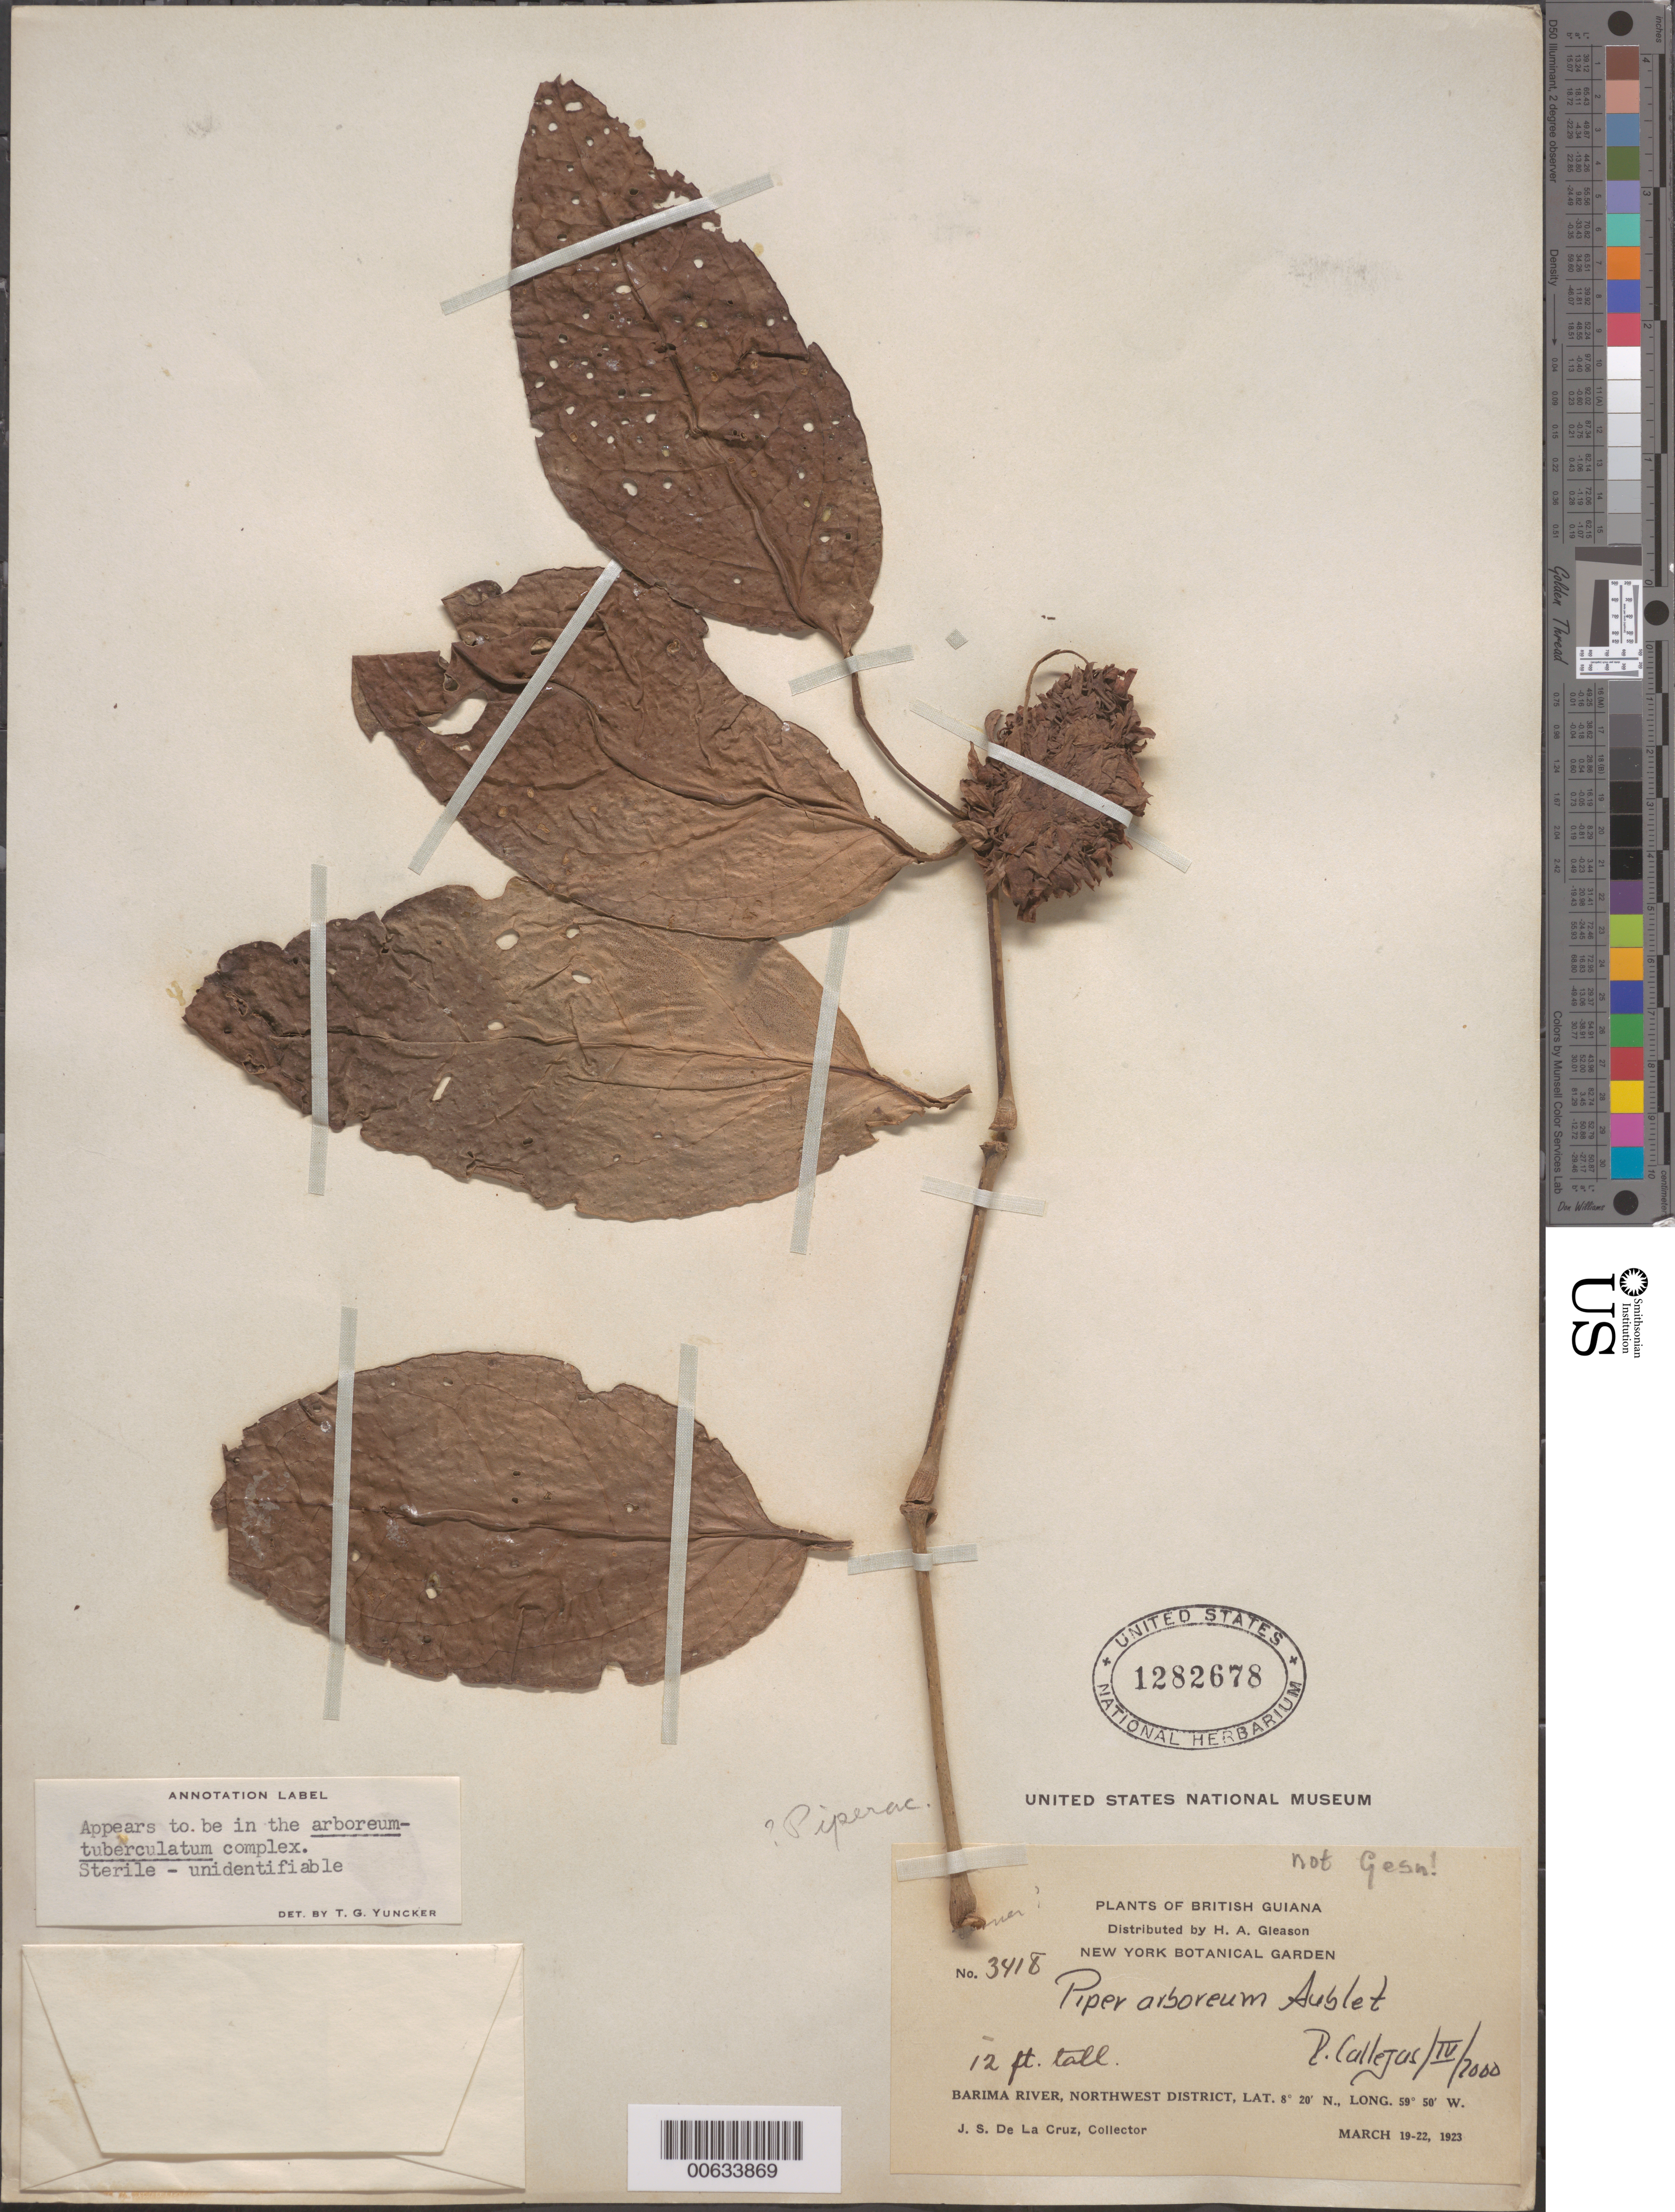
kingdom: Plantae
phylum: Tracheophyta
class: Magnoliopsida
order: Piperales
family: Piperaceae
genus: Piper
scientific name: Piper arboreum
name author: Aubl.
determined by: Callejas, Ricardo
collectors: J. S. de la Cruz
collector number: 3418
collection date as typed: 19-Mar-23 to 22-Mar-23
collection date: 1923-03-19/1923-03-22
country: Guyana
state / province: Barima-Waini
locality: Barima R., NW District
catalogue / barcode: US 1282678